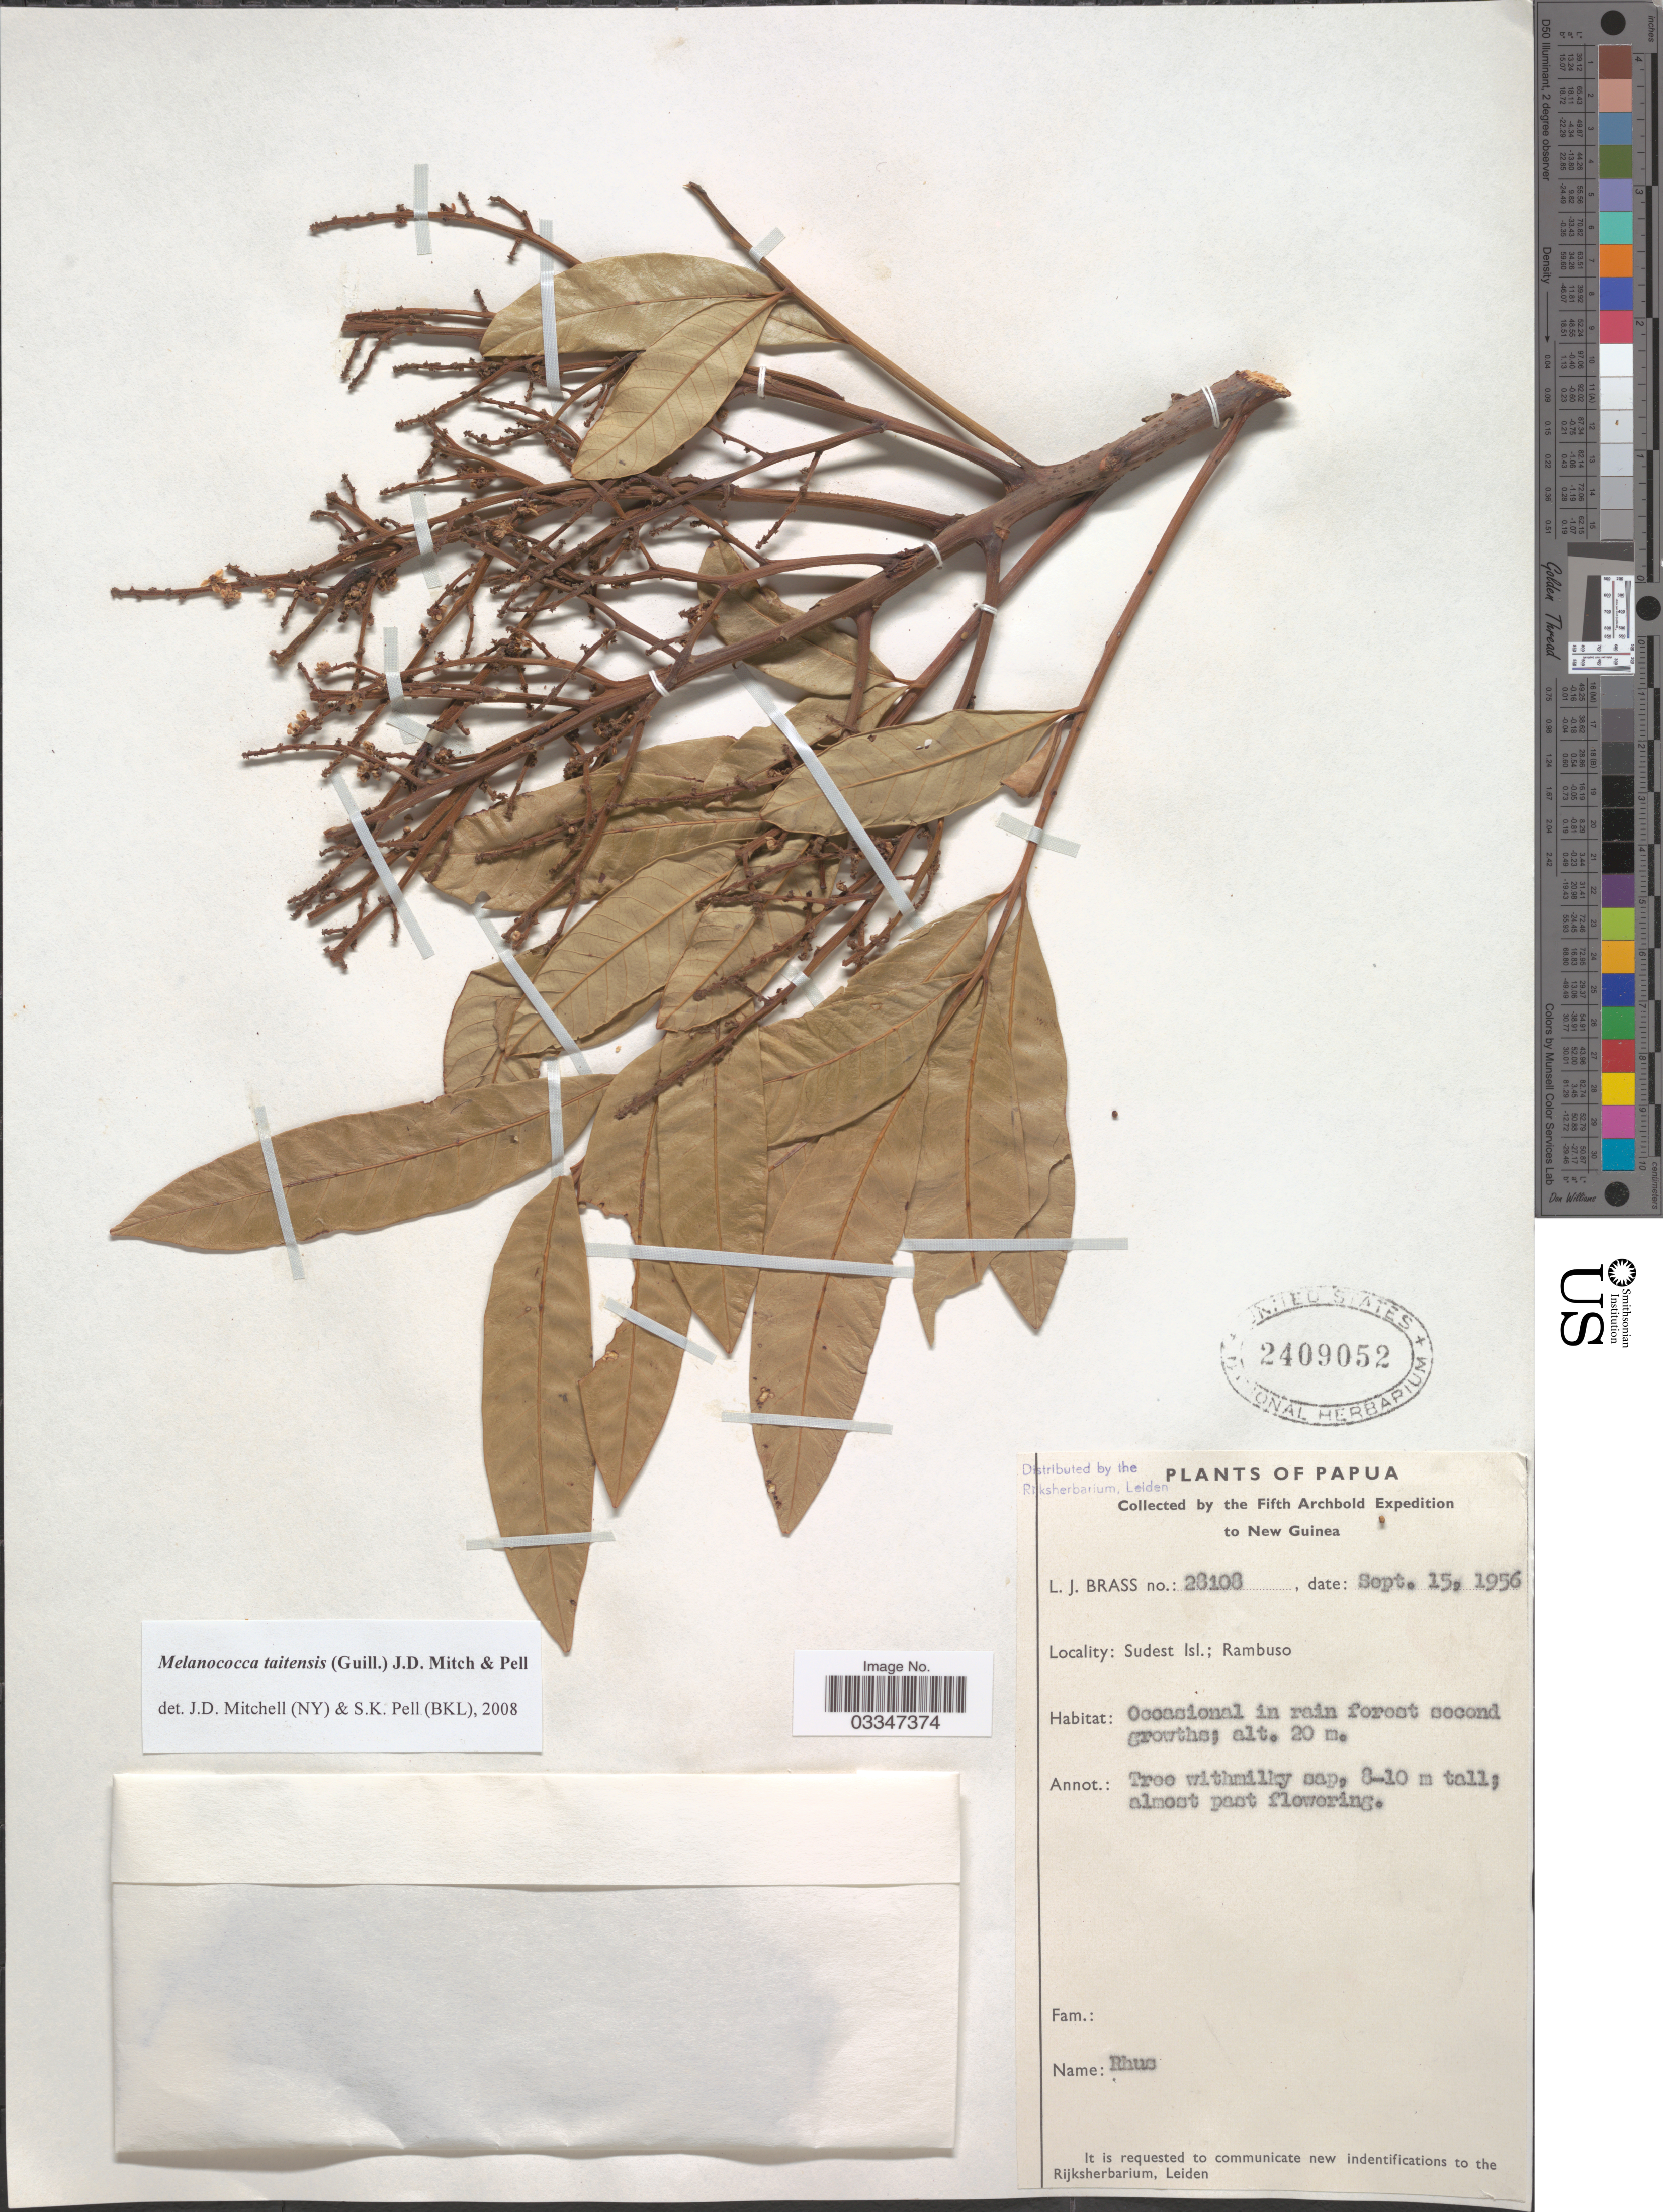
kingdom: Plantae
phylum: Tracheophyta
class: Magnoliopsida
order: Sapindales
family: Anacardiaceae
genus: Rhus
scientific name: Rhus taitensis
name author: Guill.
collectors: L. J. Brass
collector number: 28108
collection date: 1956-09-15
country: Papua New Guinea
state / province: Milne Bay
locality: New Guinea. Sudest Isl.; Rambuso.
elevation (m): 20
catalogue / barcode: US 2409052